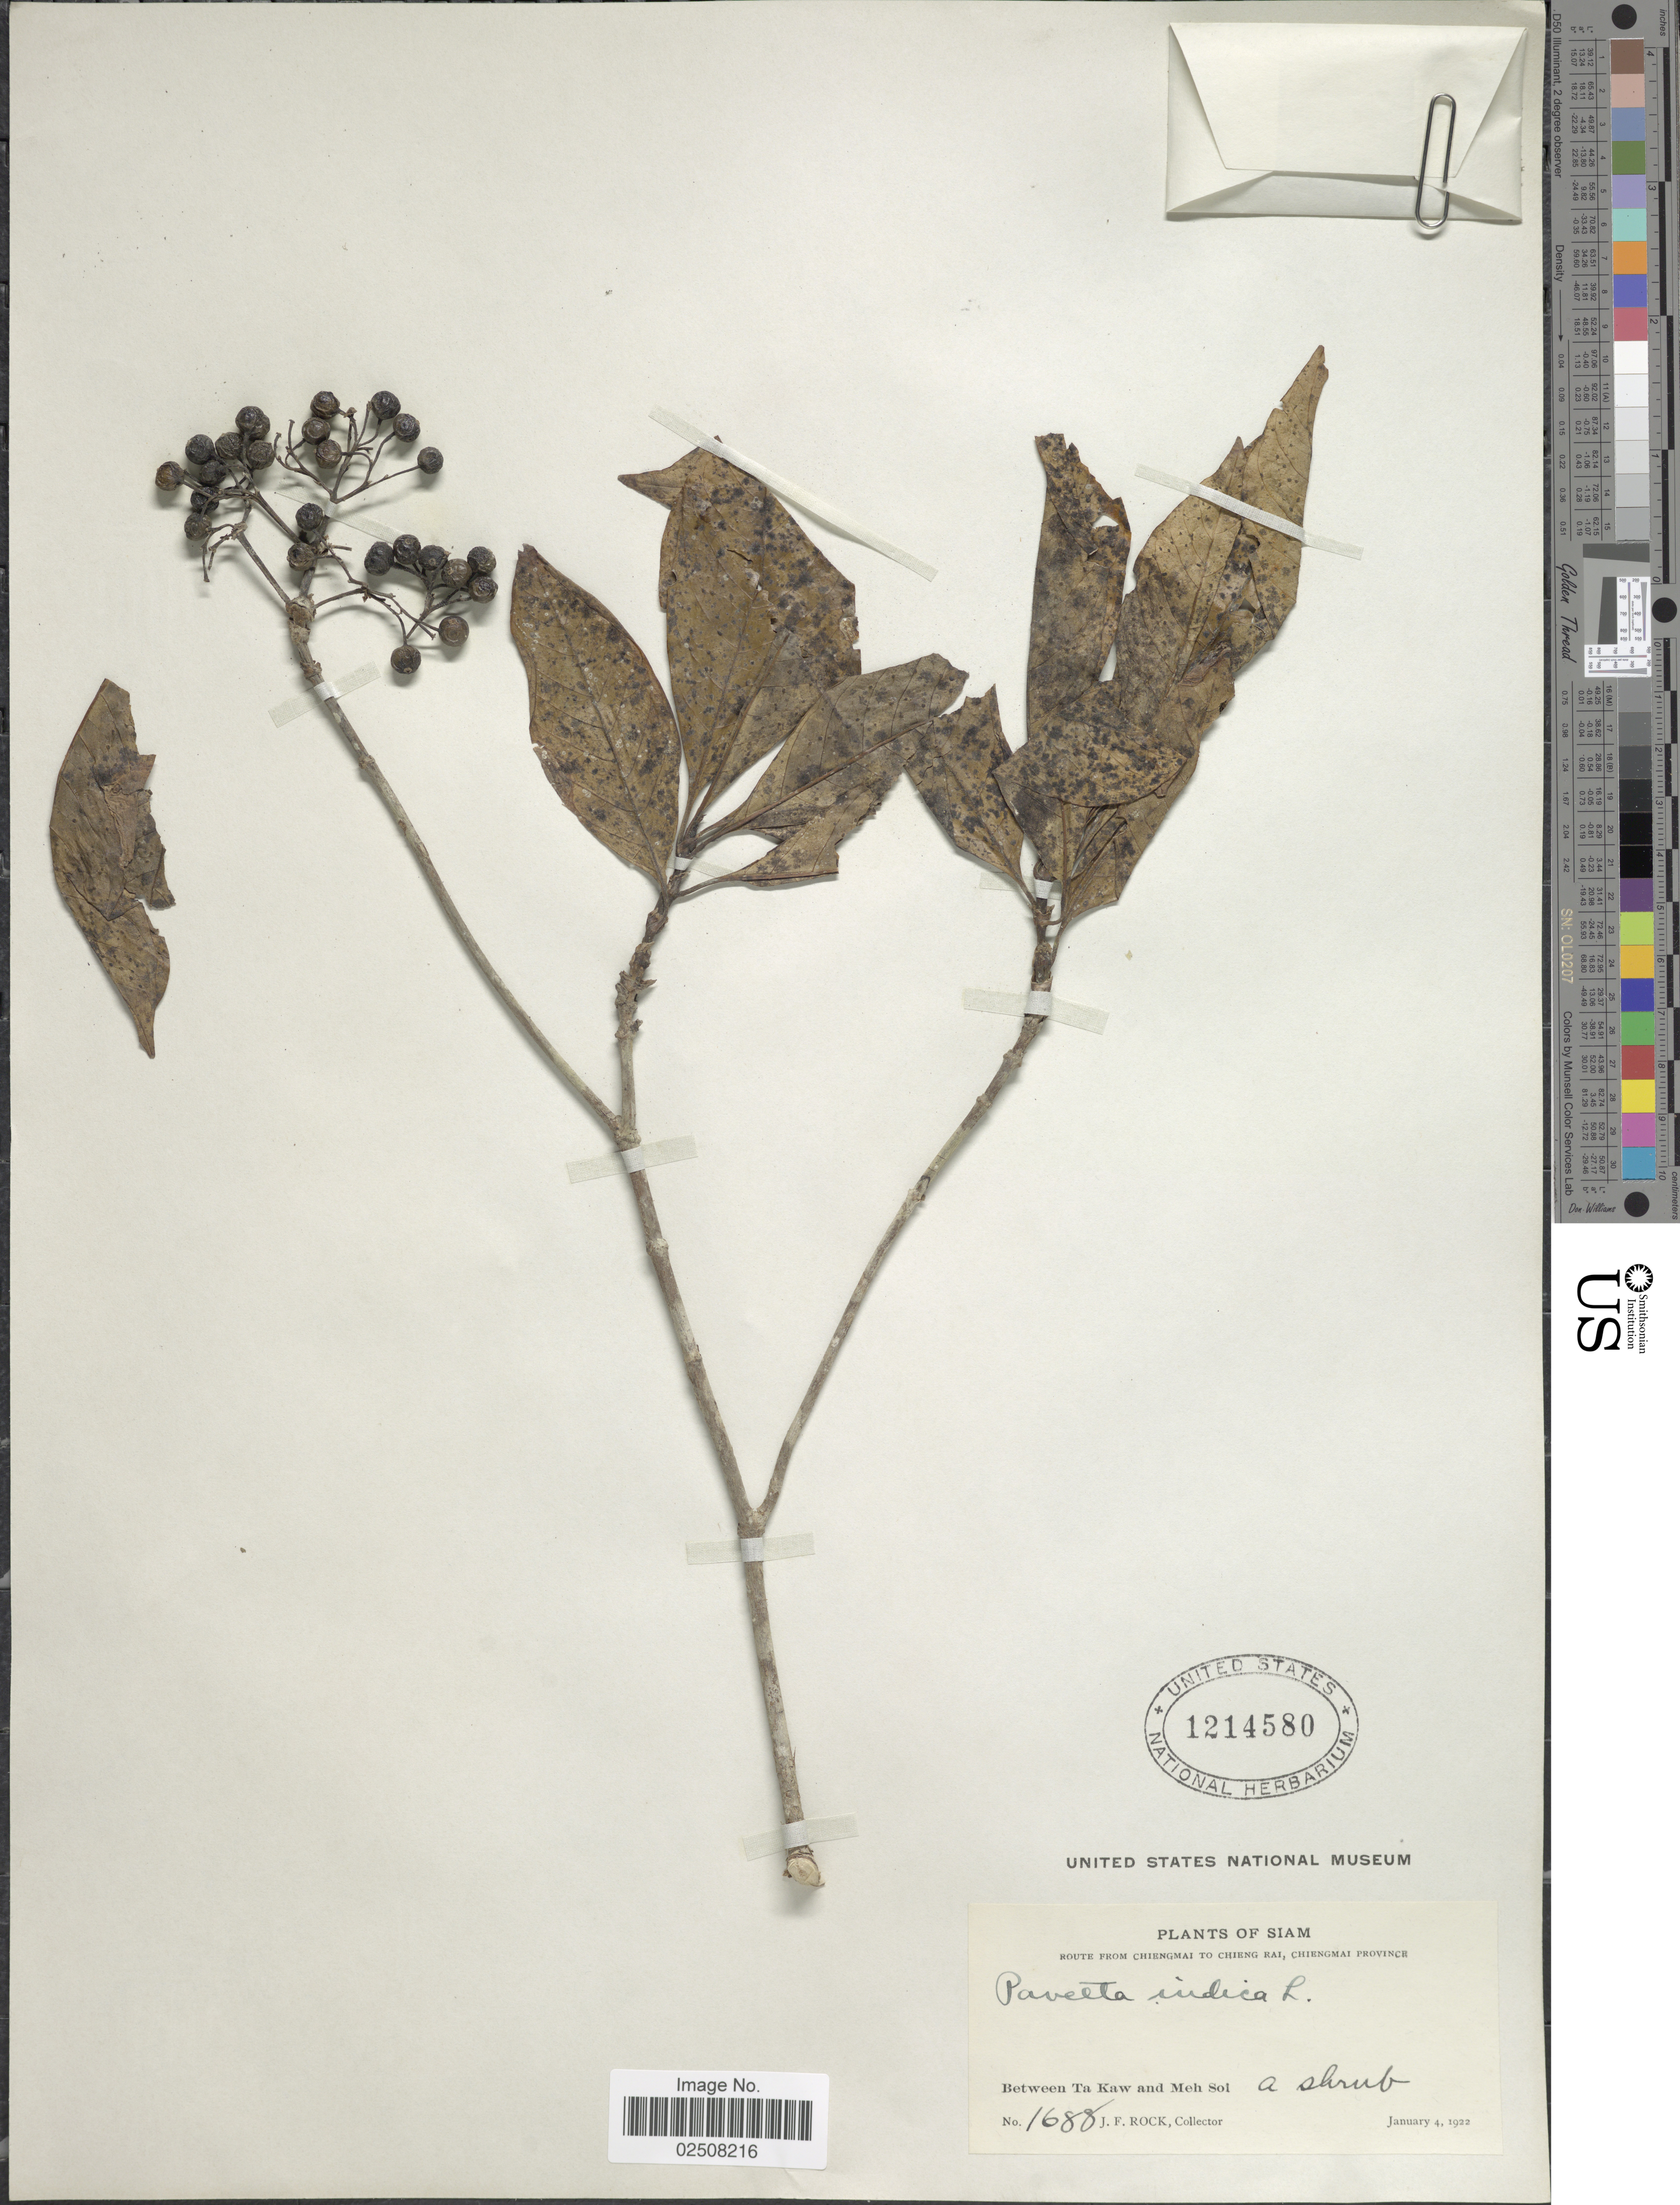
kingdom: Plantae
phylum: Tracheophyta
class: Magnoliopsida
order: Gentianales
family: Rubiaceae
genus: Pavetta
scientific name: Pavetta indica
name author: L.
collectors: J. Rock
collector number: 1688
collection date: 1922-01-04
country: Thailand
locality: Siam, Route from Chiengmai to Chieng Rai, Chiengmai Province, Between Ta Kaw and Meh Soi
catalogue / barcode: US 1214580